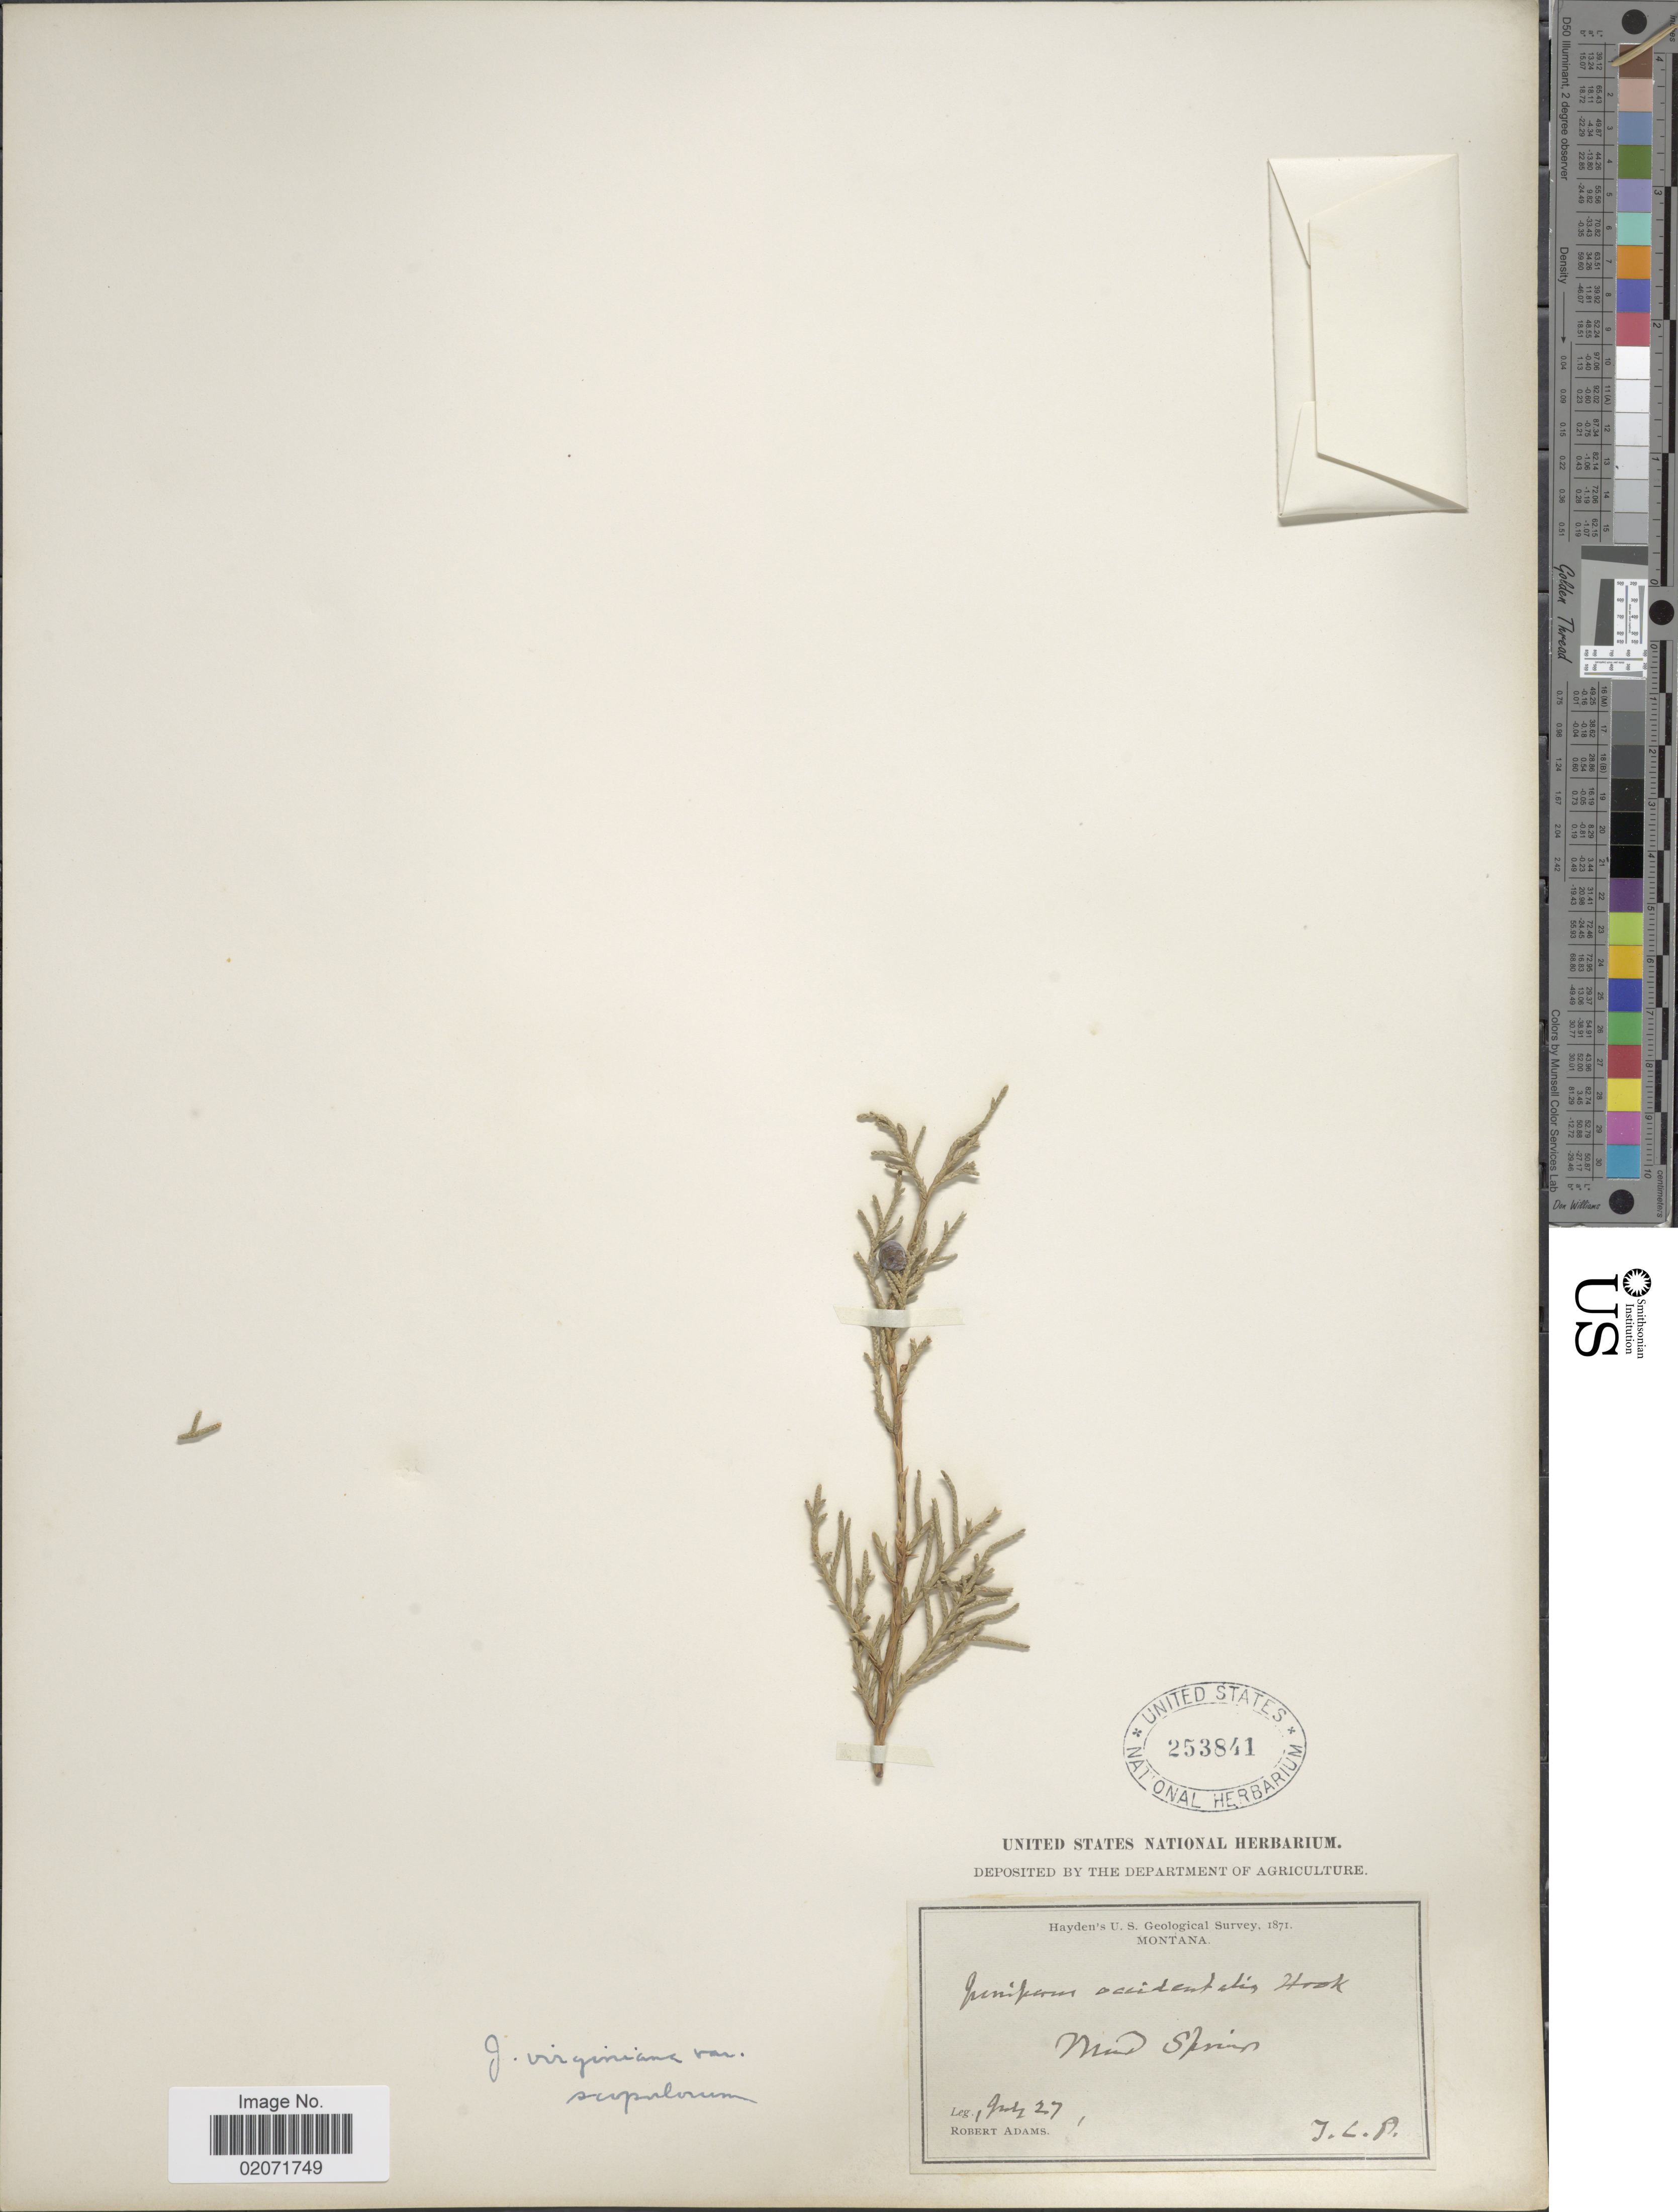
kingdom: Plantae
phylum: Tracheophyta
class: Pinopsida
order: Pinales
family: Cupressaceae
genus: Juniperus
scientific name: Juniperus scopulorum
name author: Sarg.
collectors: R. Adams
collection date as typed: Transcribed d/m/y: 1/7/27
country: United States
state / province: Montana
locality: Mud Springs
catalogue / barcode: US 253841